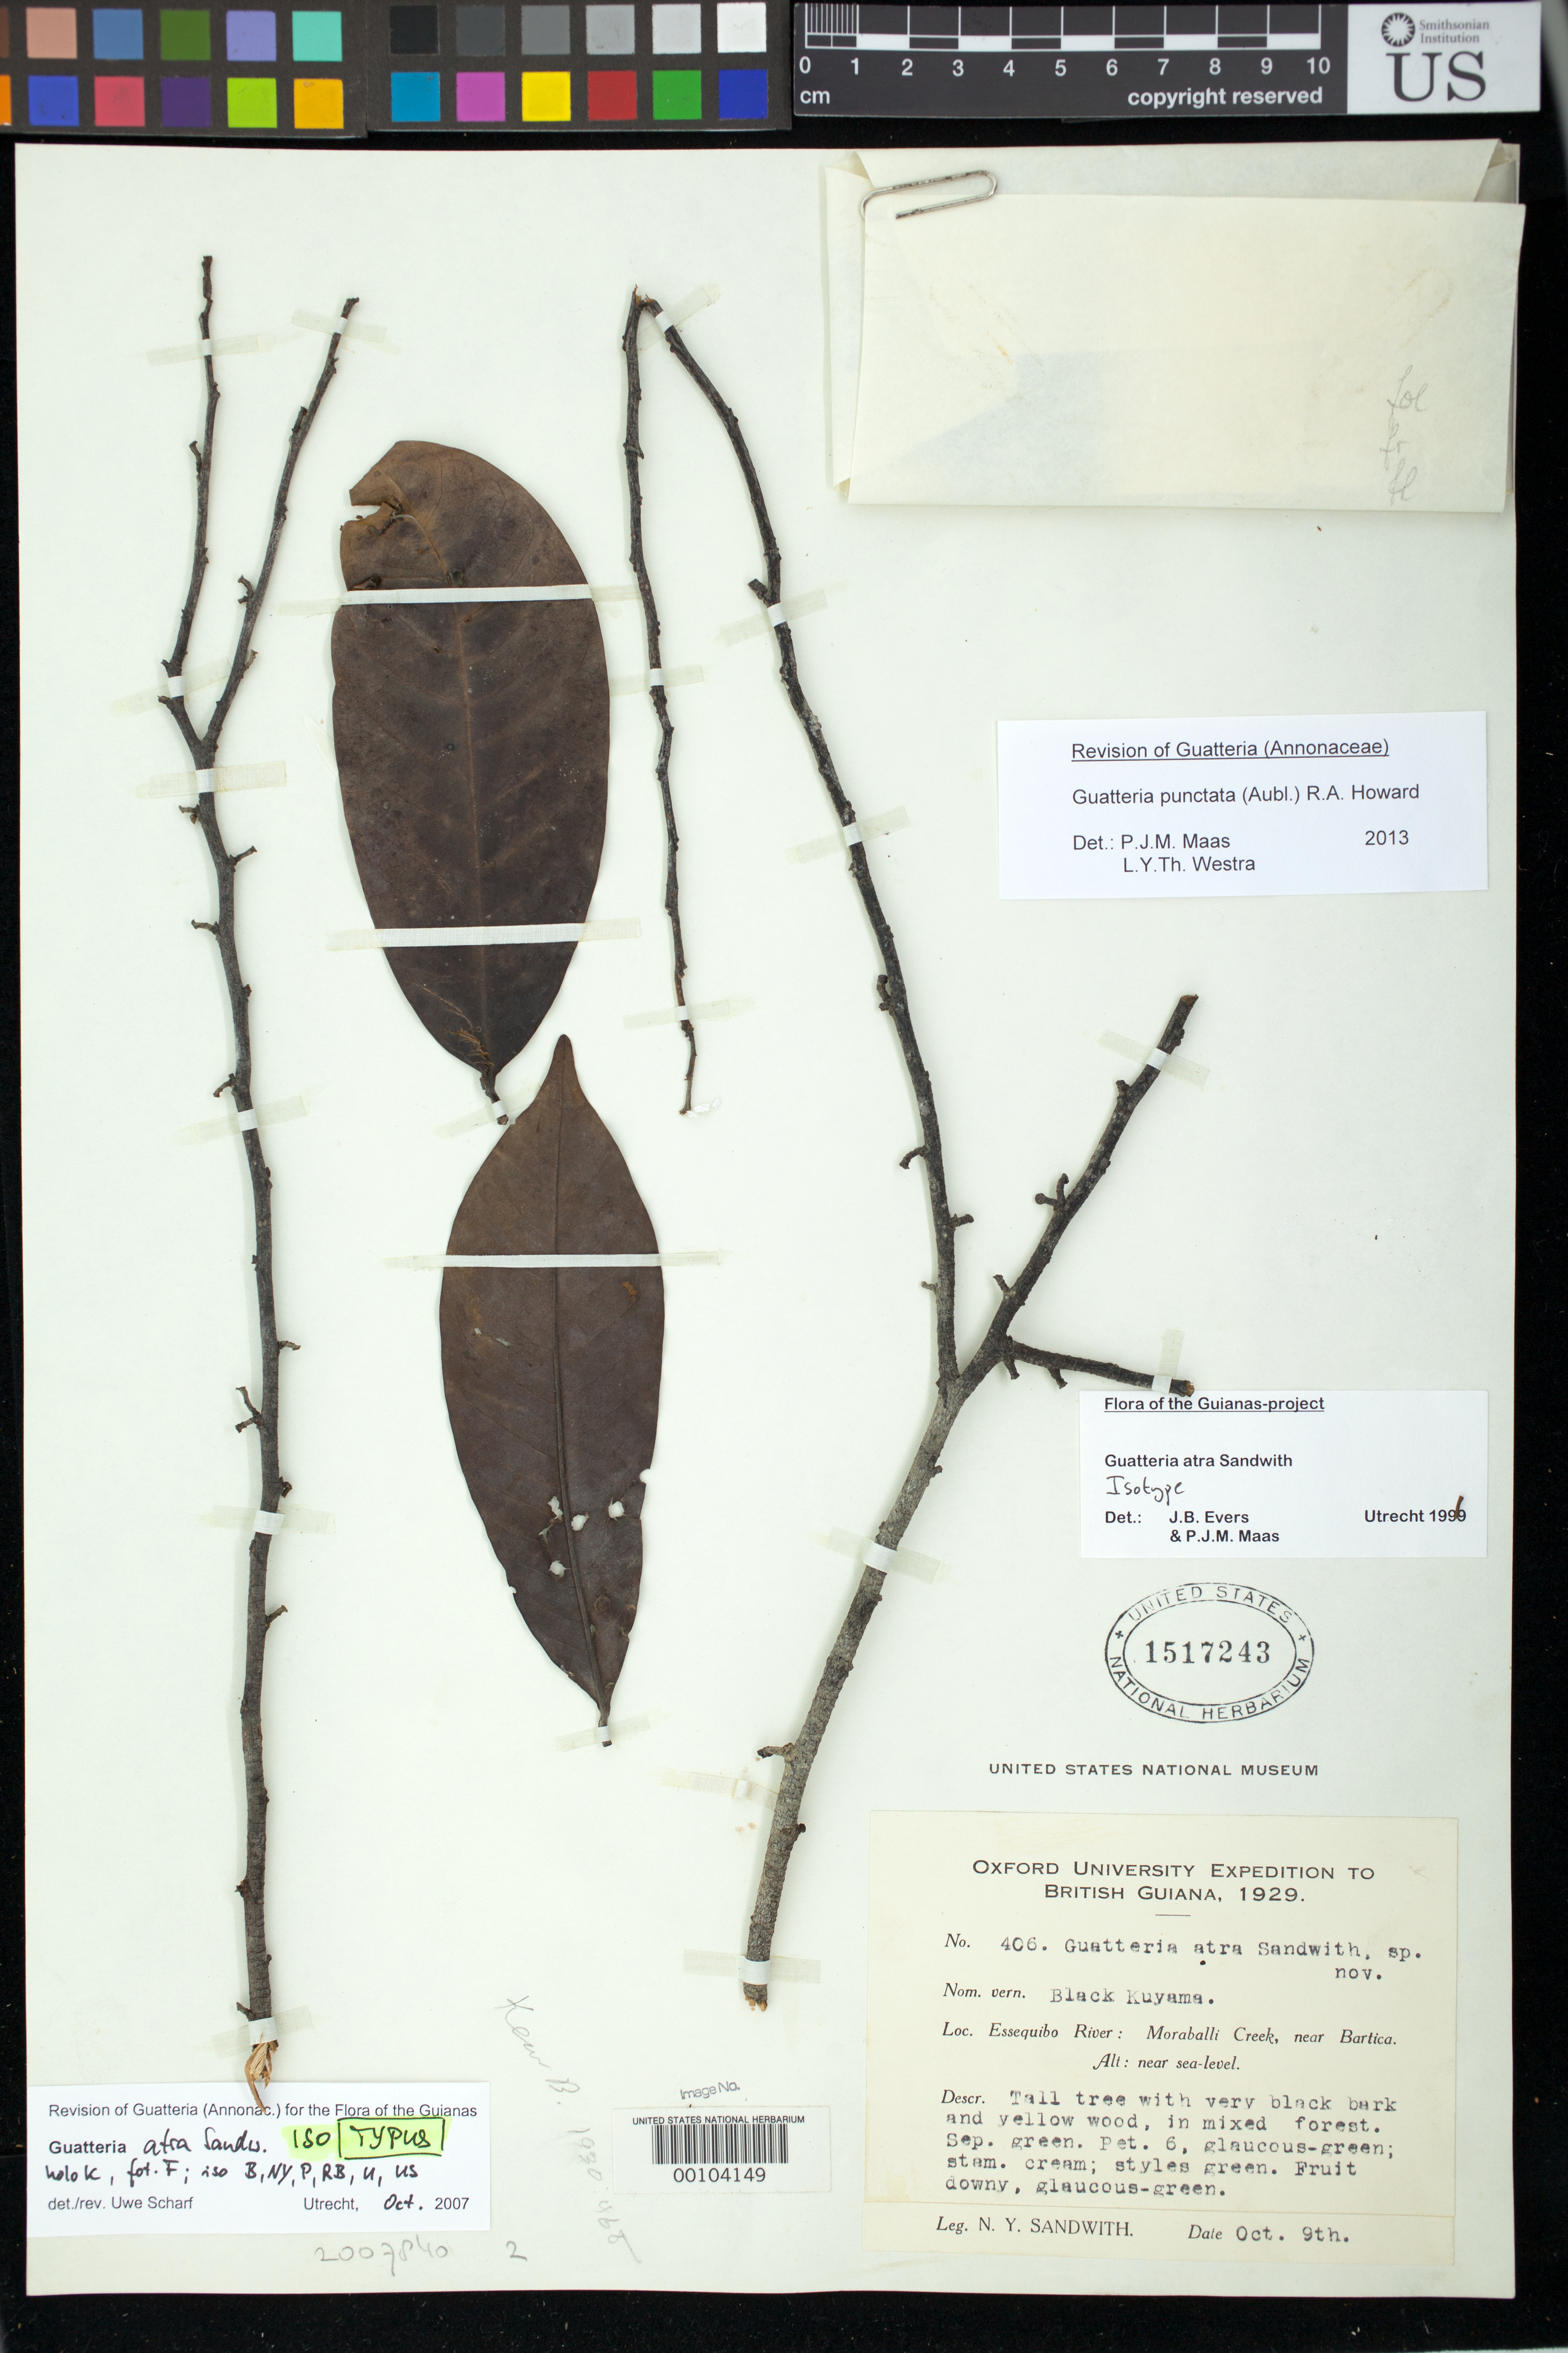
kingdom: Plantae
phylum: Tracheophyta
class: Magnoliopsida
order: Magnoliales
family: Annonaceae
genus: Guatteria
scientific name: Guatteria atra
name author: Sandwith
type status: Isotype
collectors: N. Y. Sandwith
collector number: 406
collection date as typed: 09 Oct 1929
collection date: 1929-10-09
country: Guyana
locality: British Guiana. Essequibo River: Moraballi Creek, near Bartica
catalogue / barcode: US 1517243